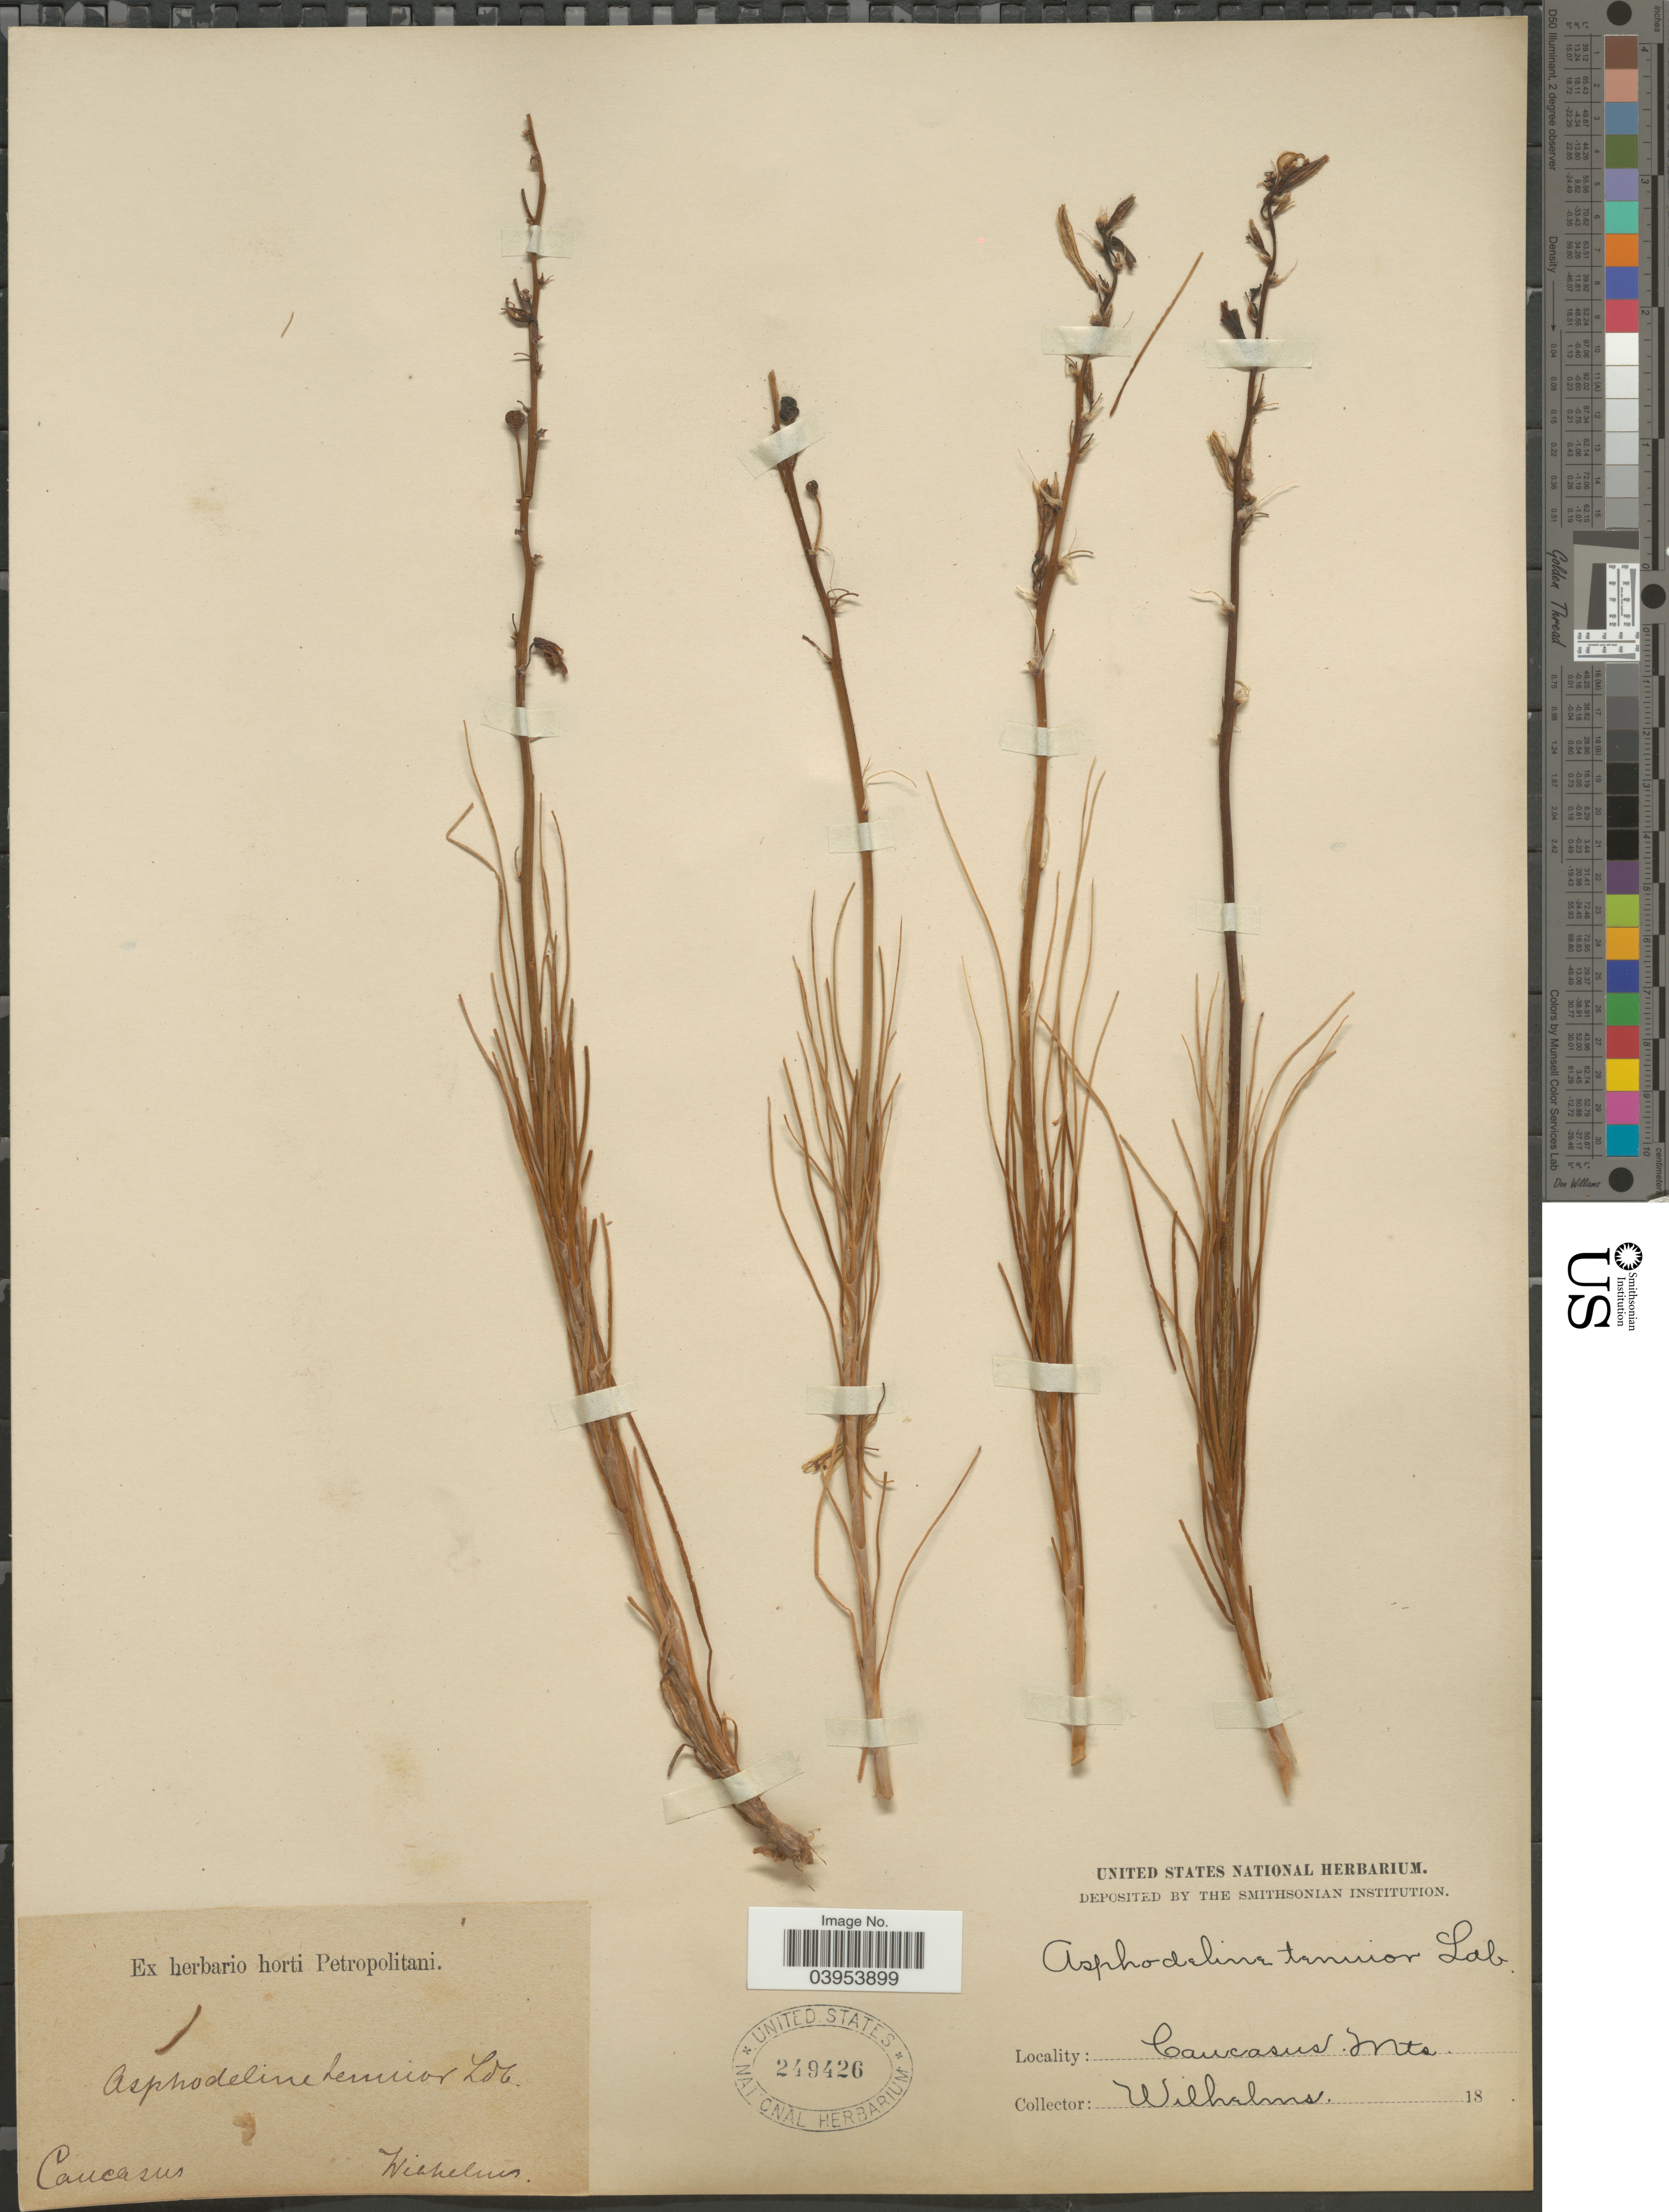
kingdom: Plantae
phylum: Tracheophyta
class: Liliopsida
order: Asparagales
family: Asphodelaceae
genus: Asphodeline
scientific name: Asphodeline tenuior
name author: Ledeb.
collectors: C. Wilhelms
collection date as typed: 18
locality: Caucasus. Caucasus Mts.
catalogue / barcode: US 249426